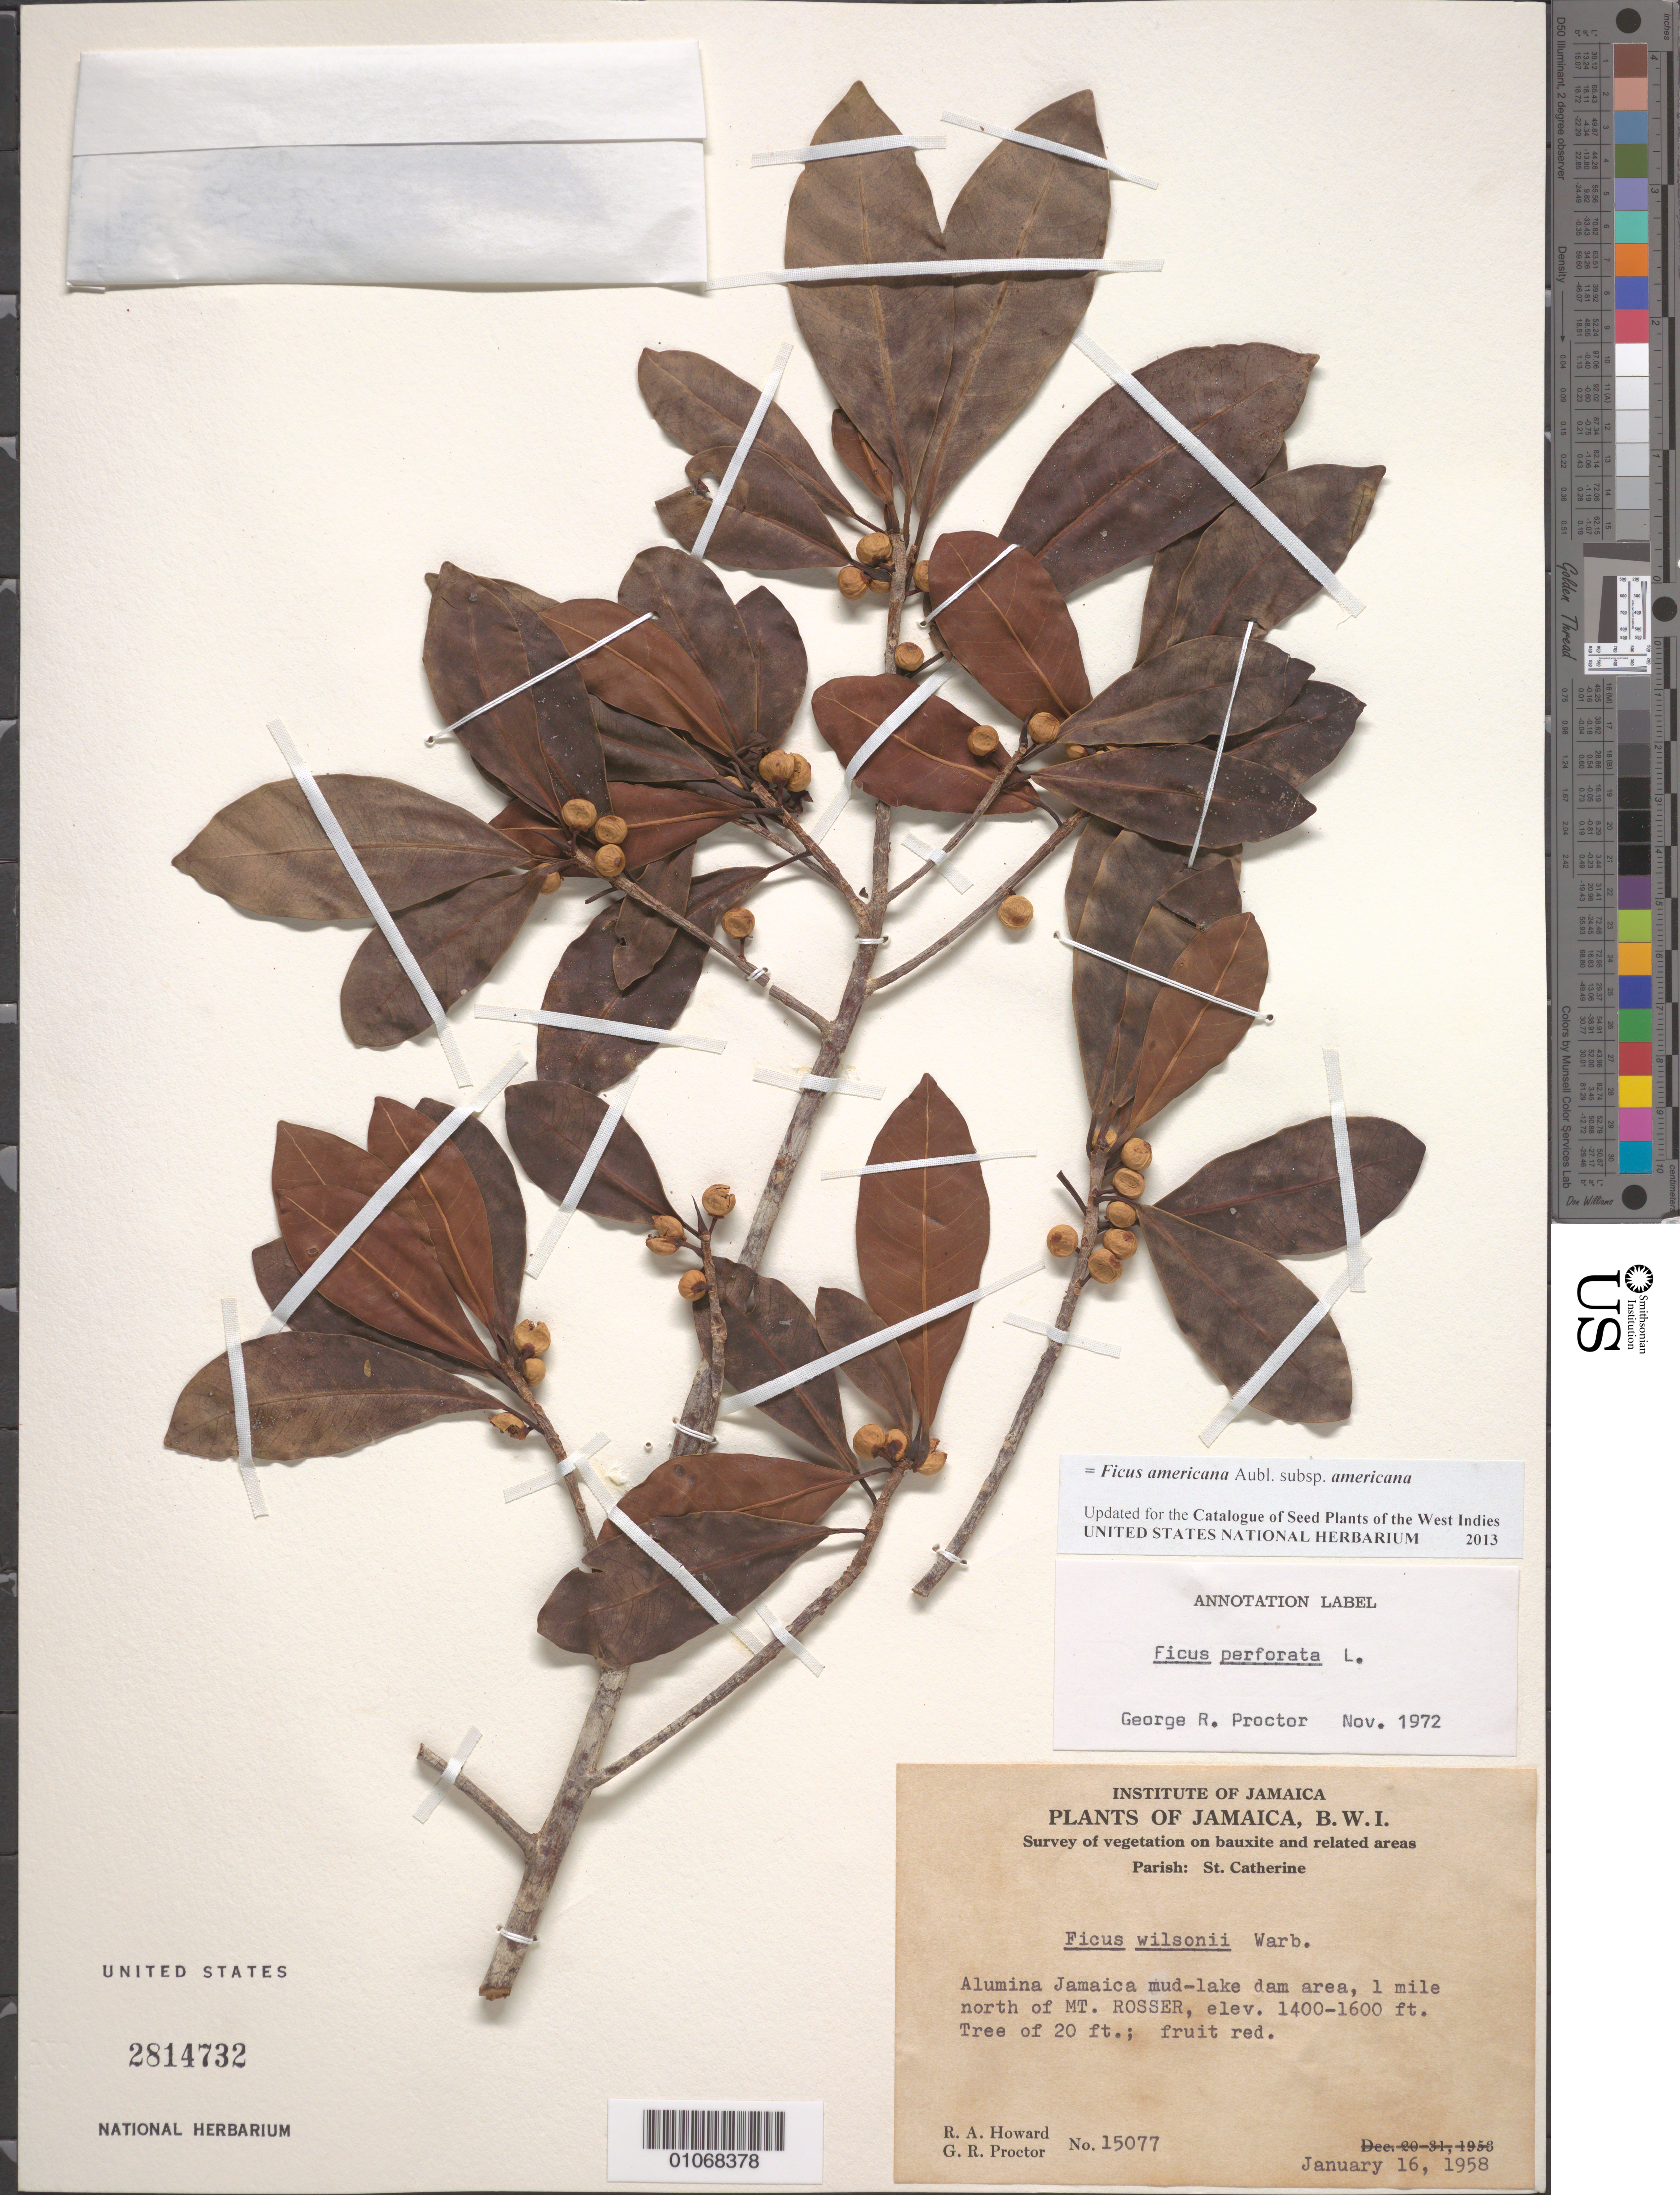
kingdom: Plantae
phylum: Tracheophyta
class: Magnoliopsida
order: Rosales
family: Moraceae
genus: Ficus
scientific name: Ficus americana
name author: Aubl.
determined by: Cardoso Pederneiras, L.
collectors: R. A. Howard & G. R. Proctor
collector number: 15077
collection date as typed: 16 Jan 1958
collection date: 1958-01-16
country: Jamaica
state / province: Saint Catherine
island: Jamaica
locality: Alumina jamaica mud-lake dam area, 1 mile north of Mt. Rosser.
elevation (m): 427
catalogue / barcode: US 2814732